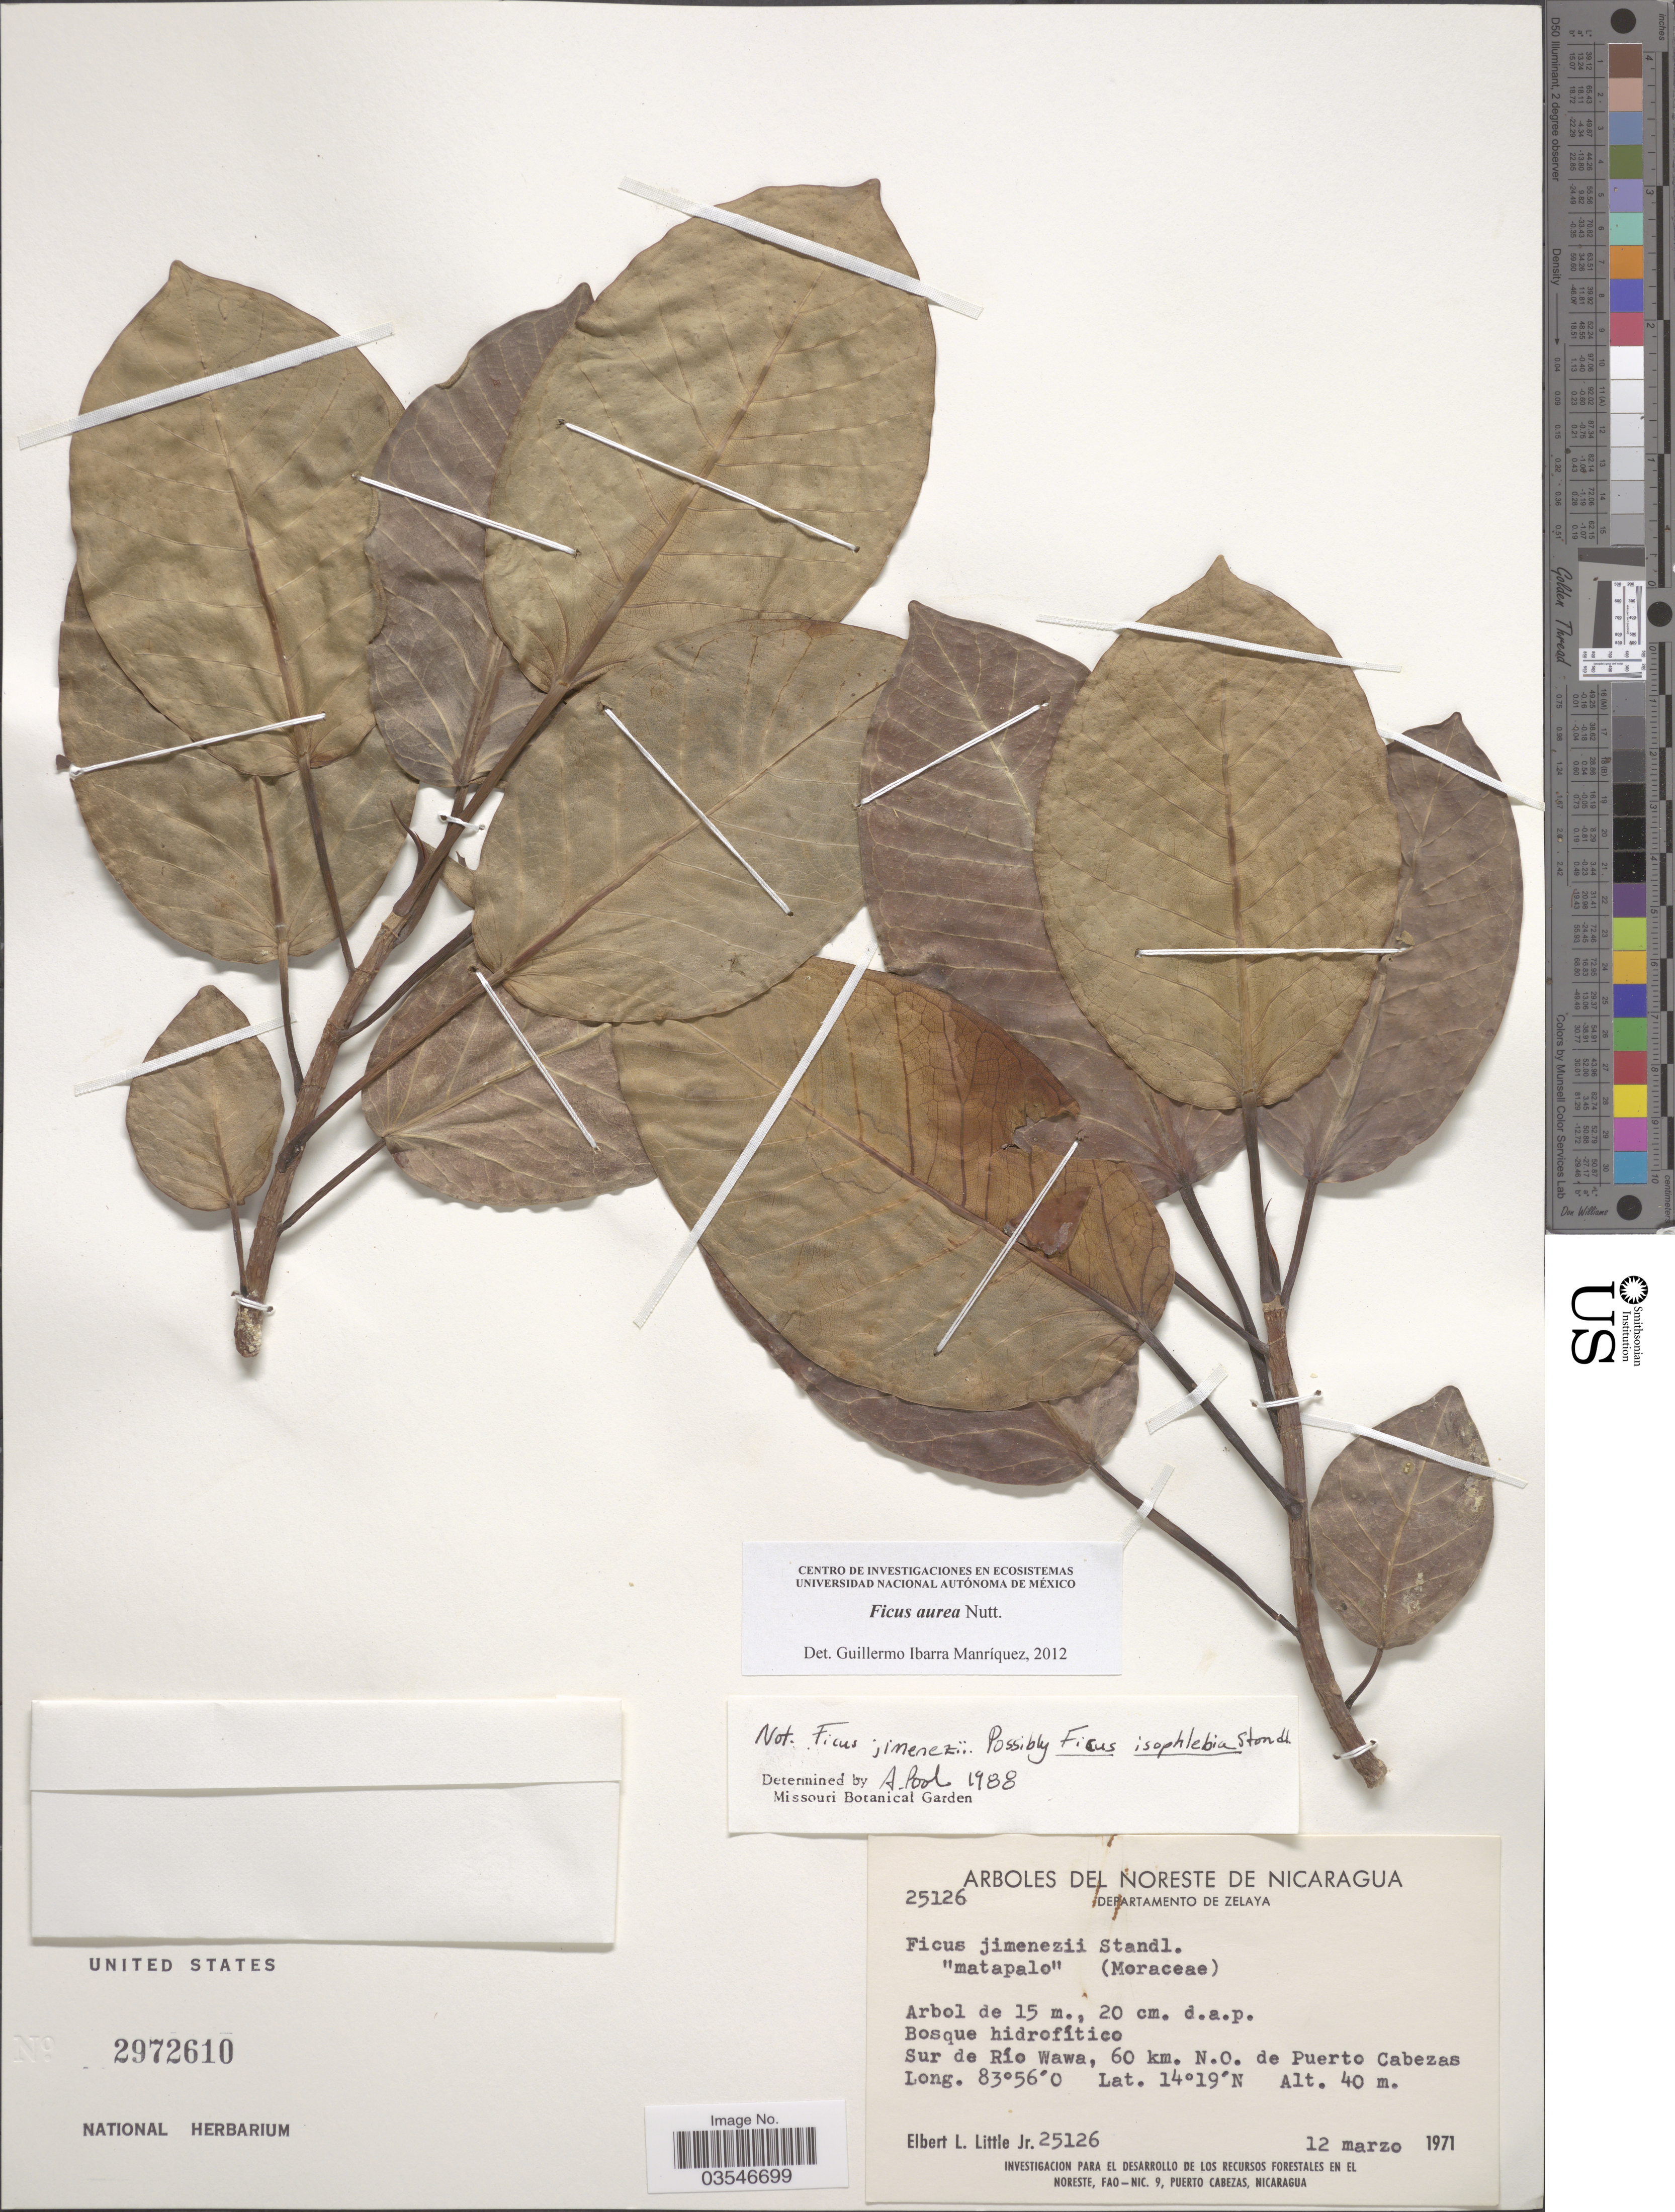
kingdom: Plantae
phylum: Tracheophyta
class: Magnoliopsida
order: Rosales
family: Moraceae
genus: Ficus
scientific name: Ficus aurea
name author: Nutt.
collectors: E. L. Little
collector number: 25126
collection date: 1971-03-12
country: Nicaragua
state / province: Atlántico Norte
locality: Departamento de Zelaya. Sur de Río Wawa, 60 km. N.O. de Puerto Cabezas.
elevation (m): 40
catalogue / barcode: US 2972610